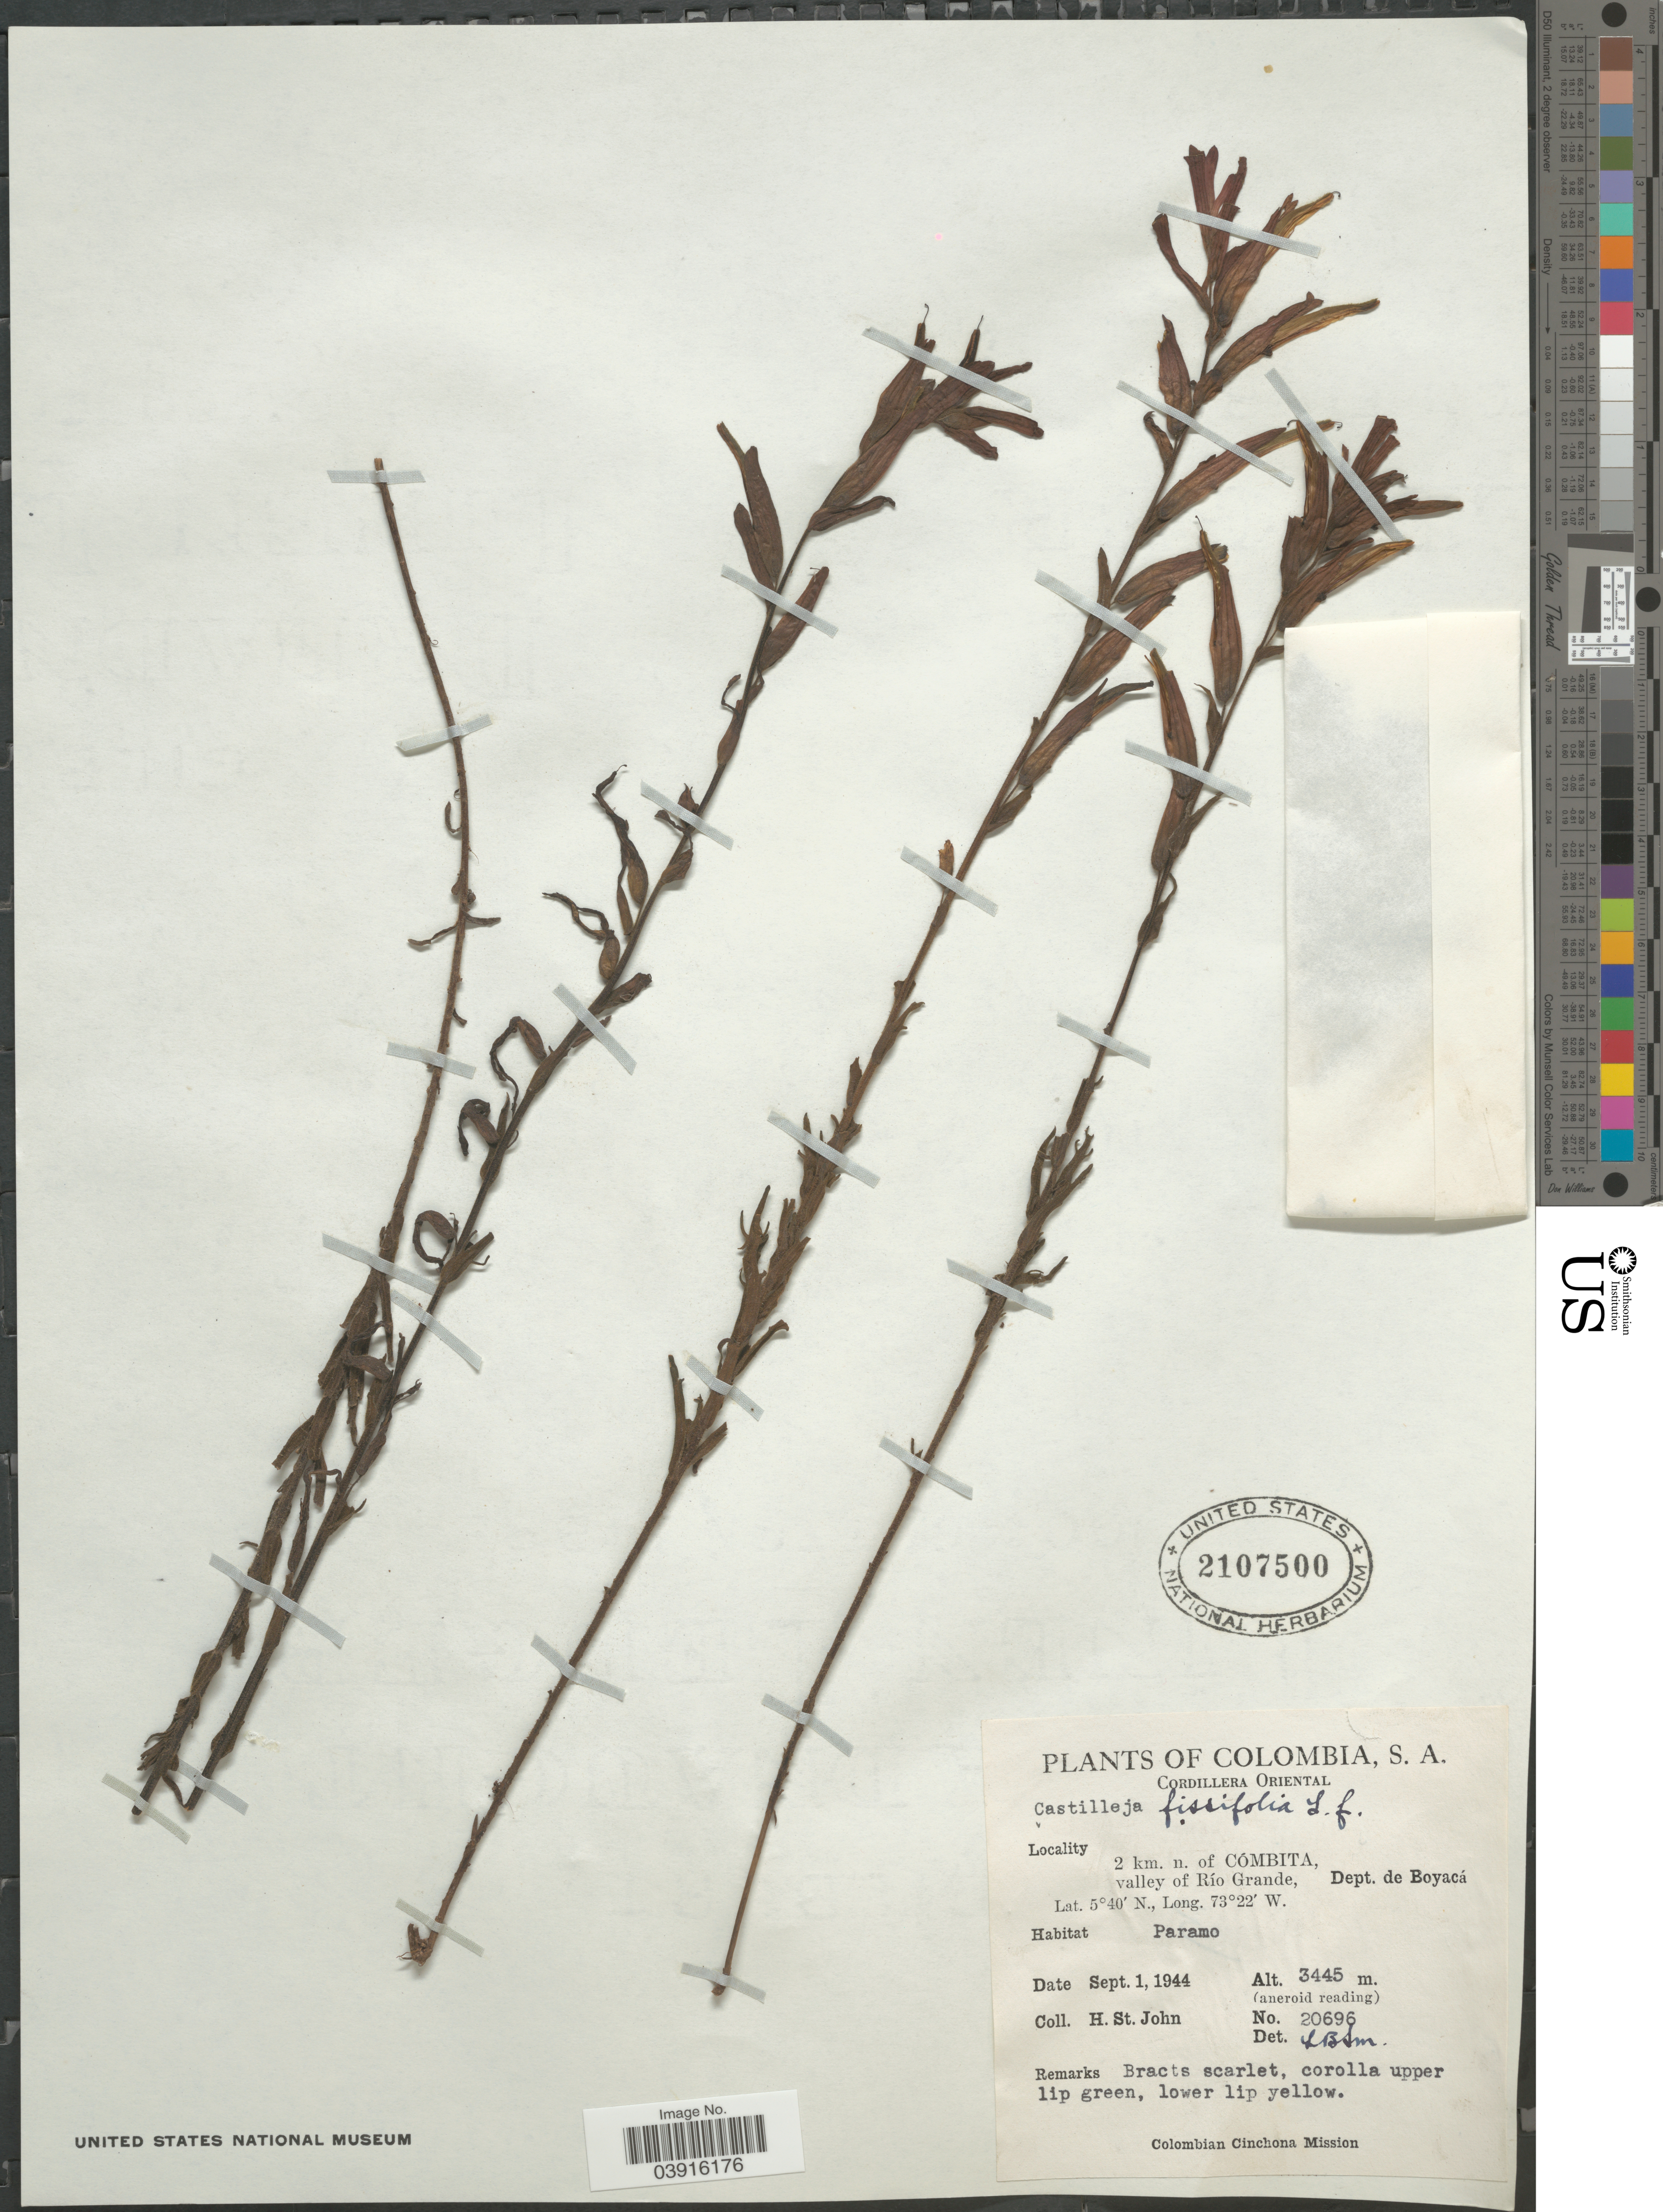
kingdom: Plantae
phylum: Tracheophyta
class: Magnoliopsida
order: Lamiales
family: Orobanchaceae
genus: Castilleja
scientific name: Castilleja fissifolia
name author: L. f.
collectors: H. St. John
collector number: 20696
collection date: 1944-09-01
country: Colombia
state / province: Boyacá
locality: Cordillera Oriental. 2 km. n. of Cómbita, valley of Río Grande, Dept. de Boyacá.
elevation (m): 3445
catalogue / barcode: US 2107500